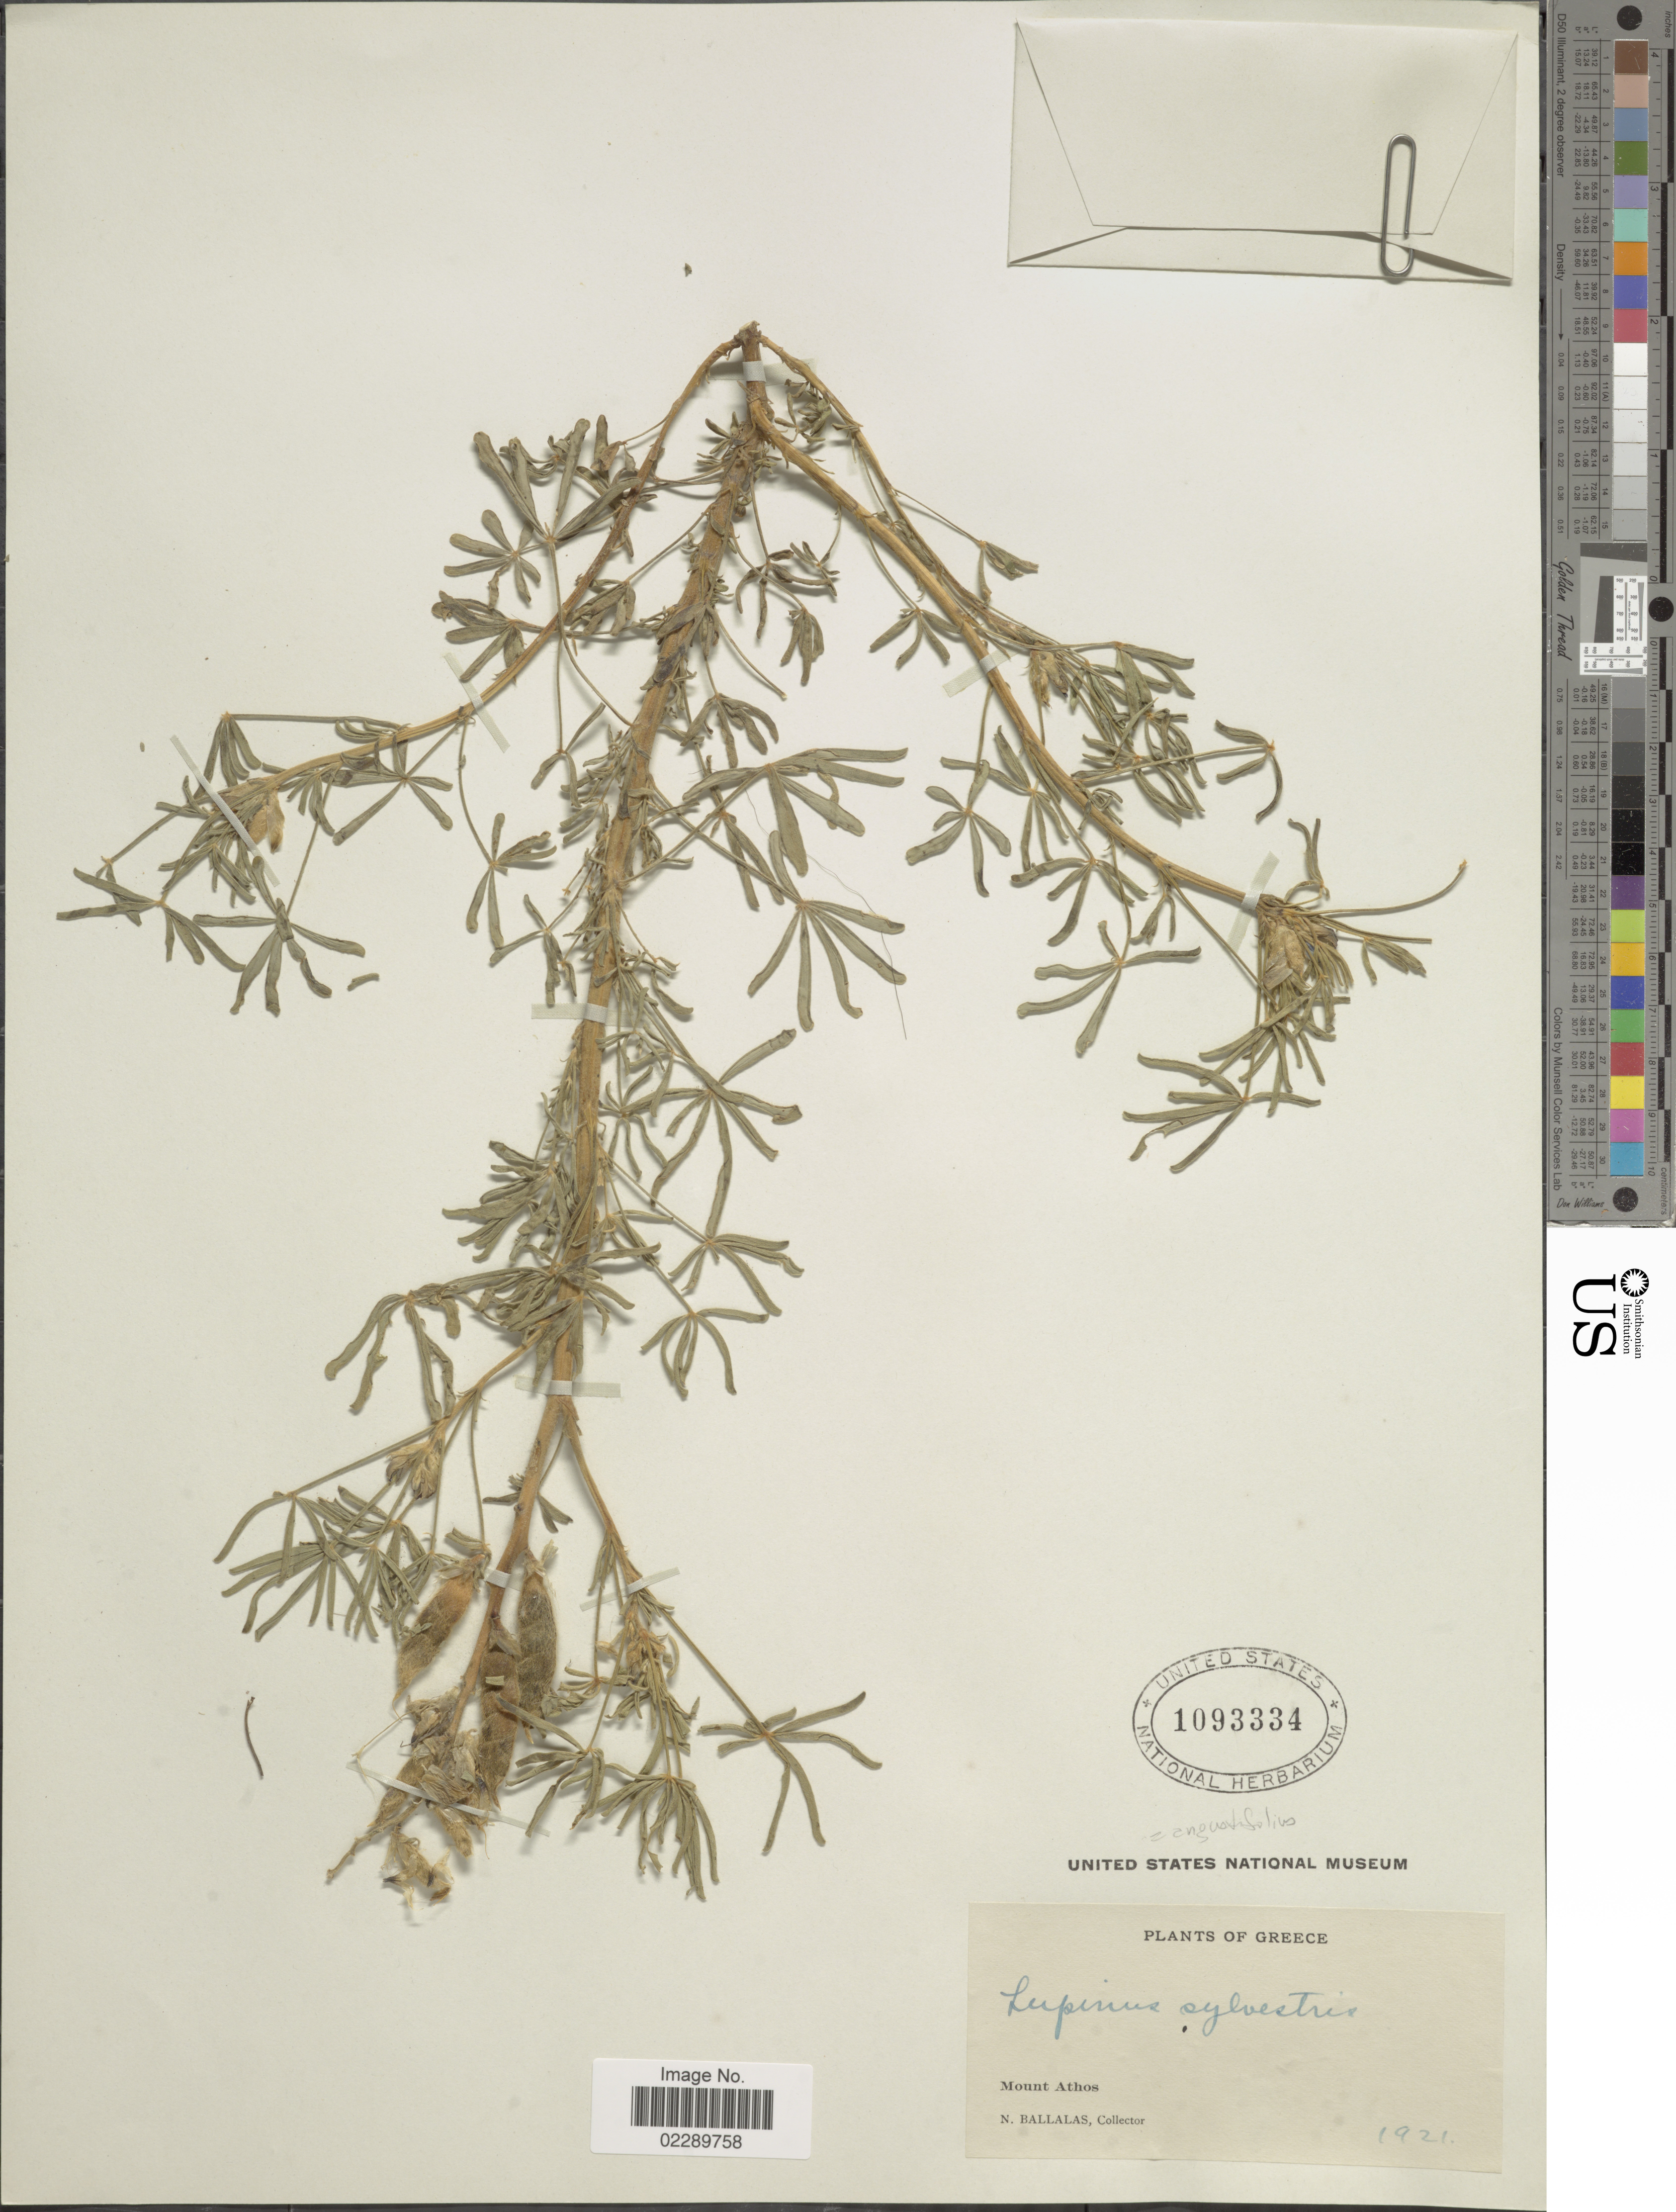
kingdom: Plantae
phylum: Tracheophyta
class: Magnoliopsida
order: Fabales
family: Fabaceae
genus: Lupinus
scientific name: Lupinus angustifolius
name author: L.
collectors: N. Ballalas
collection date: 1921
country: Greece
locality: Mount Athos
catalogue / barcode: US 1093334